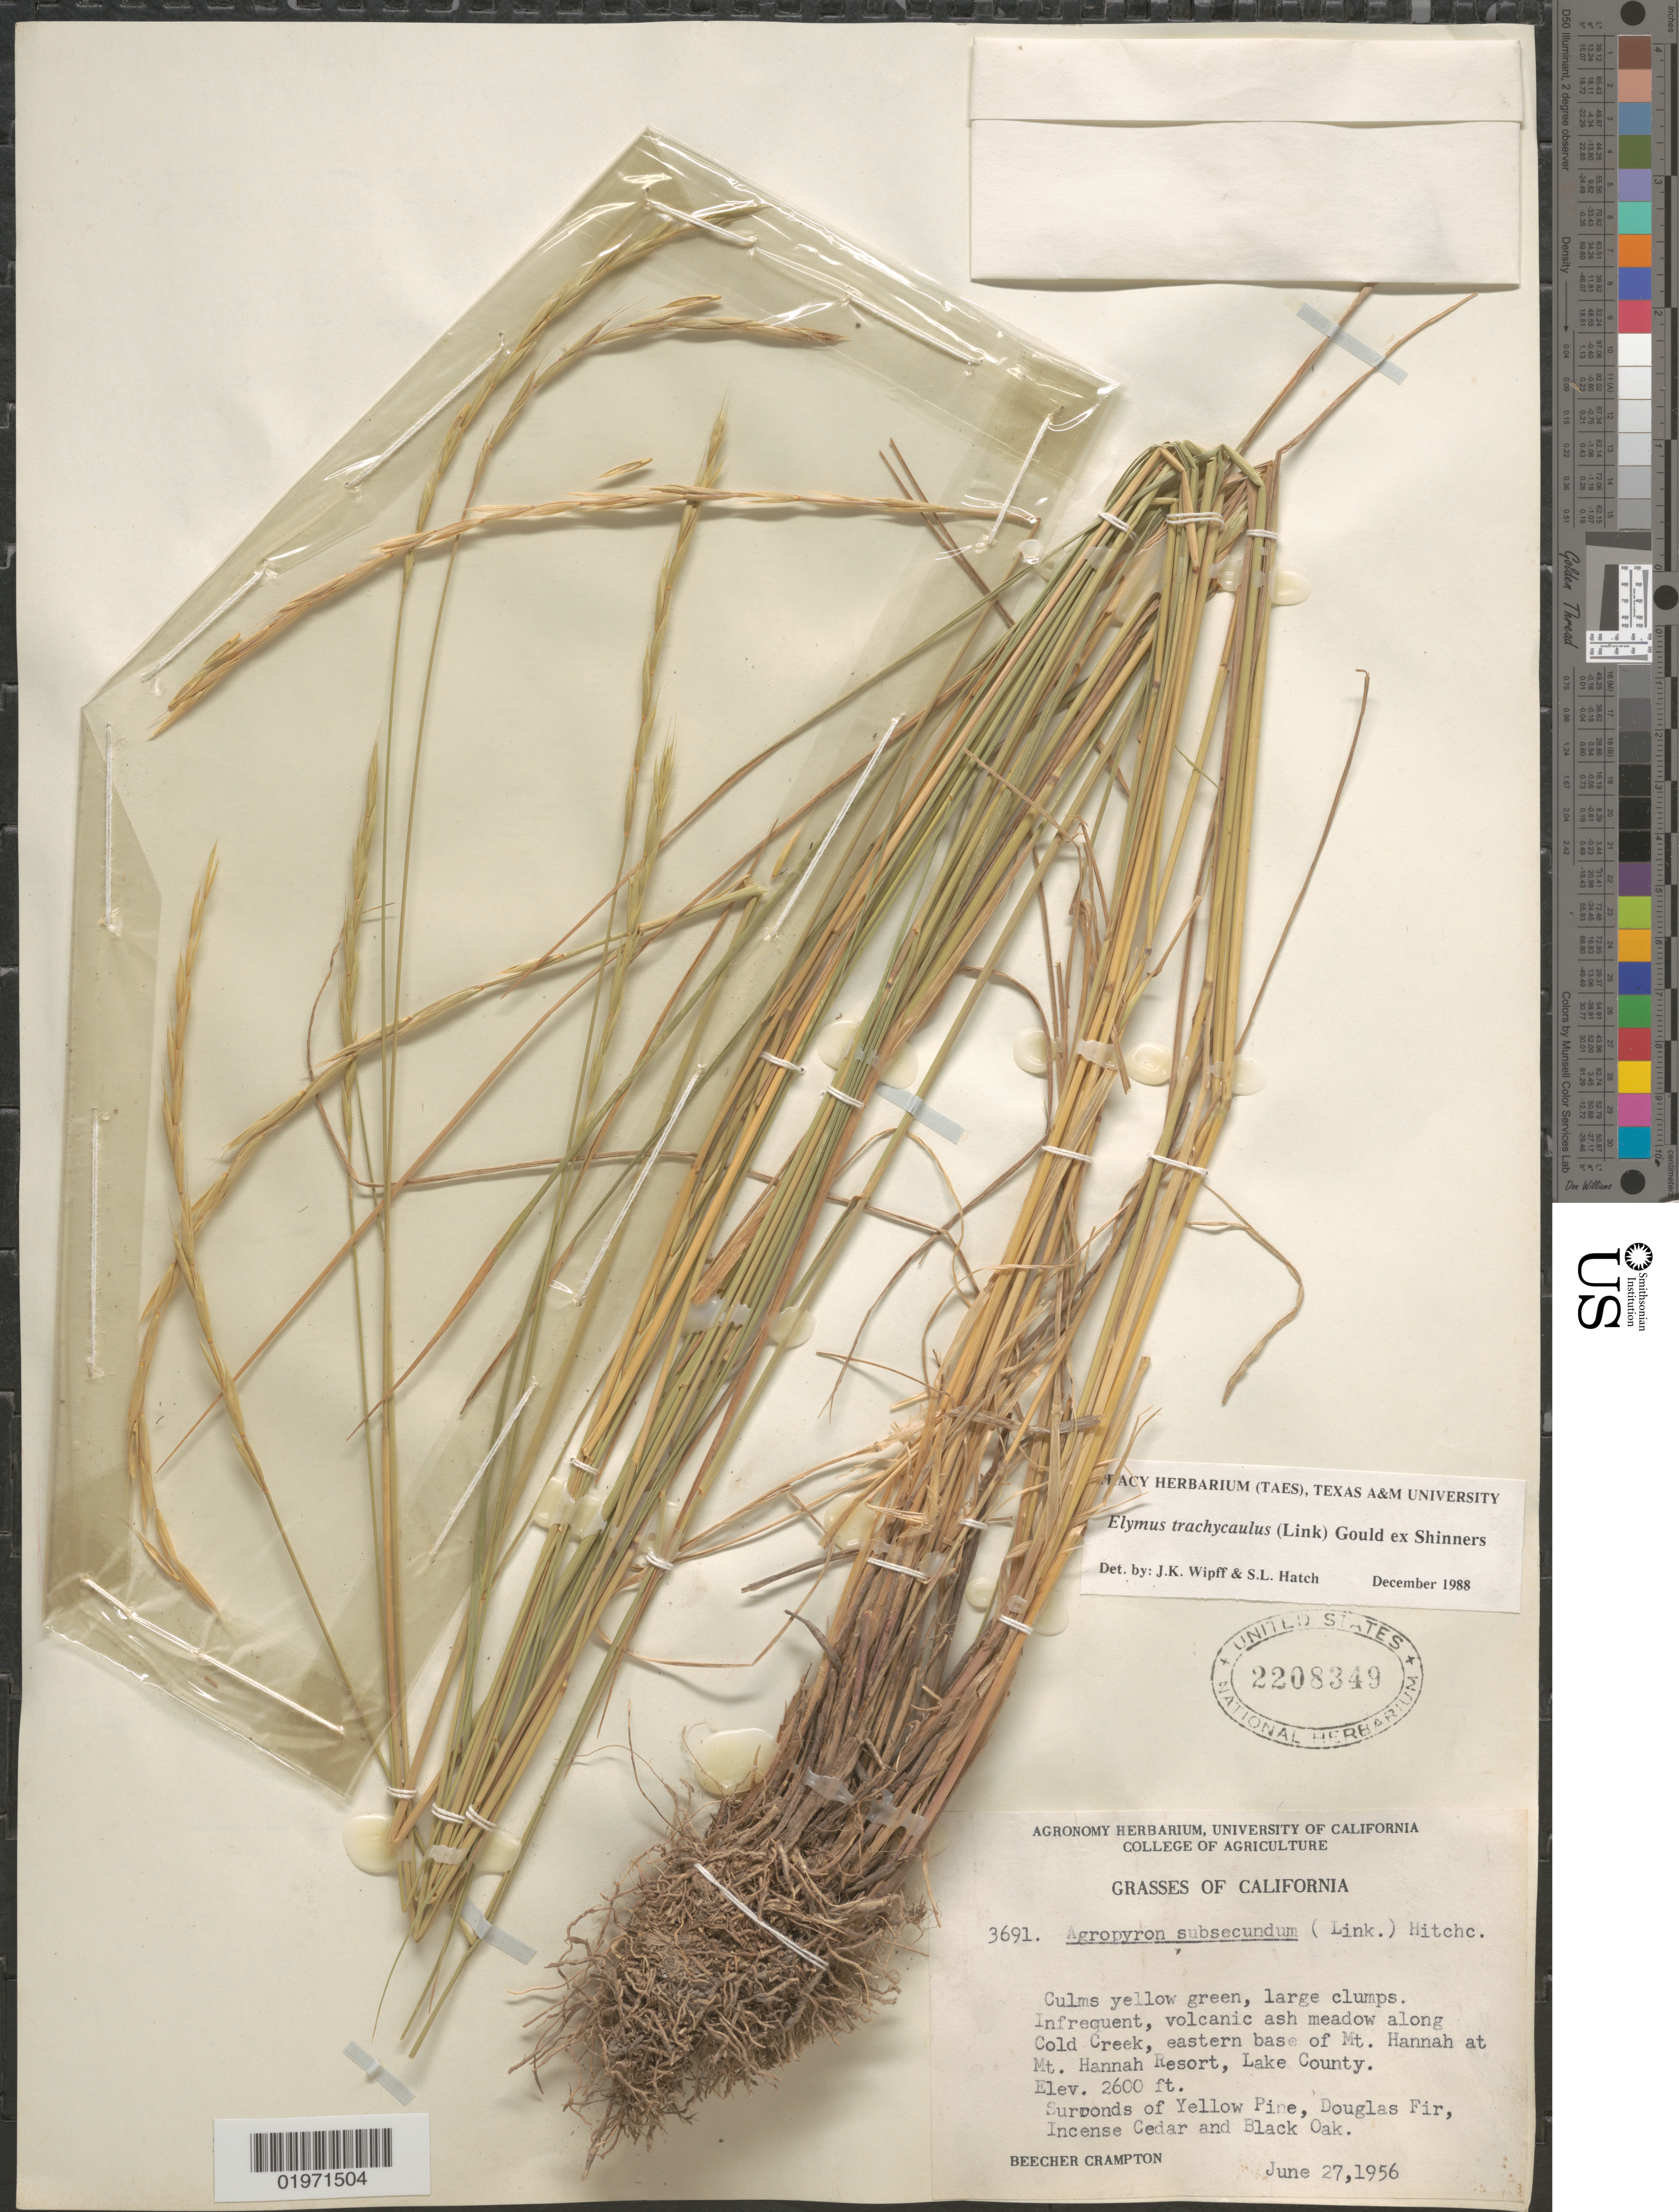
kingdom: Plantae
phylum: Tracheophyta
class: Liliopsida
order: Poales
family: Poaceae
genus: Elymus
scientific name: Elymus trachycaulus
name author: (Link) Gould ex Shinners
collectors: B. Crampton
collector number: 3691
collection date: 1956-06-27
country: United States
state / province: California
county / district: Lake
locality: Along Cold Creek, eastern base of Mt. Hannah at Mt. Hannah Resort, Lake County.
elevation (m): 792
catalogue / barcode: US 2208349